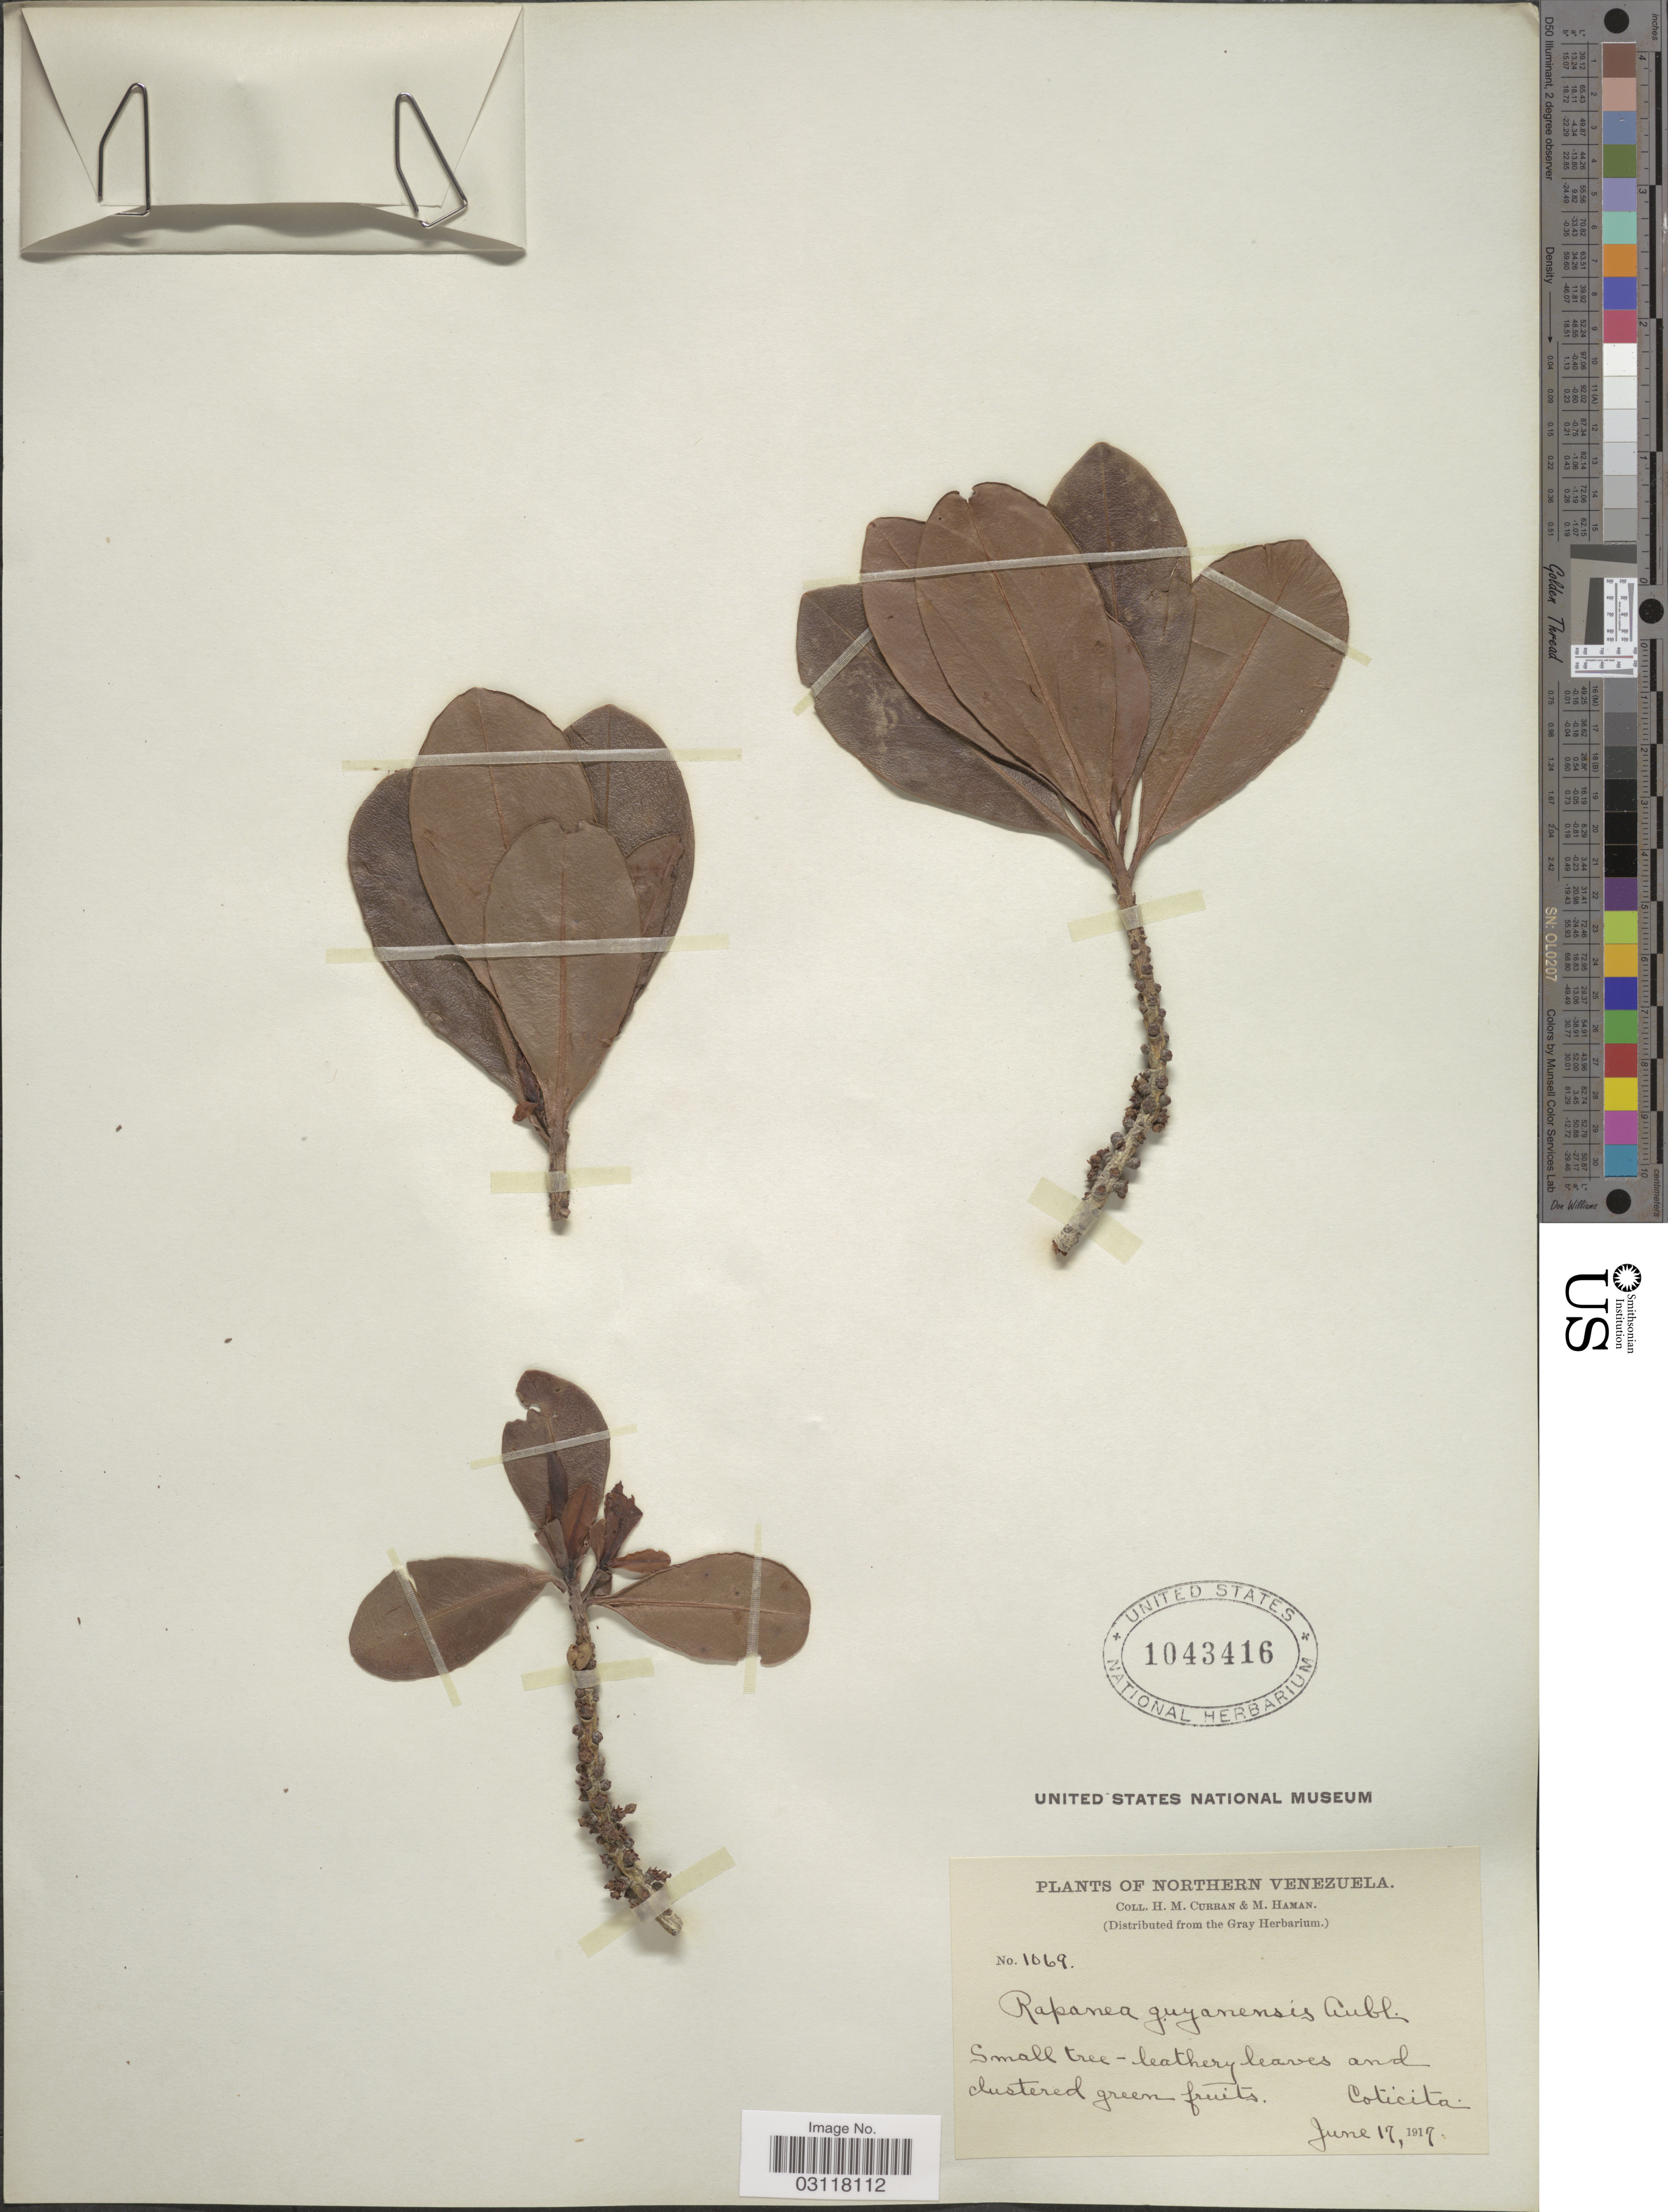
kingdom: Plantae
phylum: Tracheophyta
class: Magnoliopsida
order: Ericales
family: Primulaceae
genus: Rapanea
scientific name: Rapanea guianensis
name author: Aubl.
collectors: H. M. Curran & M. Haman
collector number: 1069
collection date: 1917-06-17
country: Venezuela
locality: Northern Venezuela, Coticita.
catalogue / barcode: US 1043416